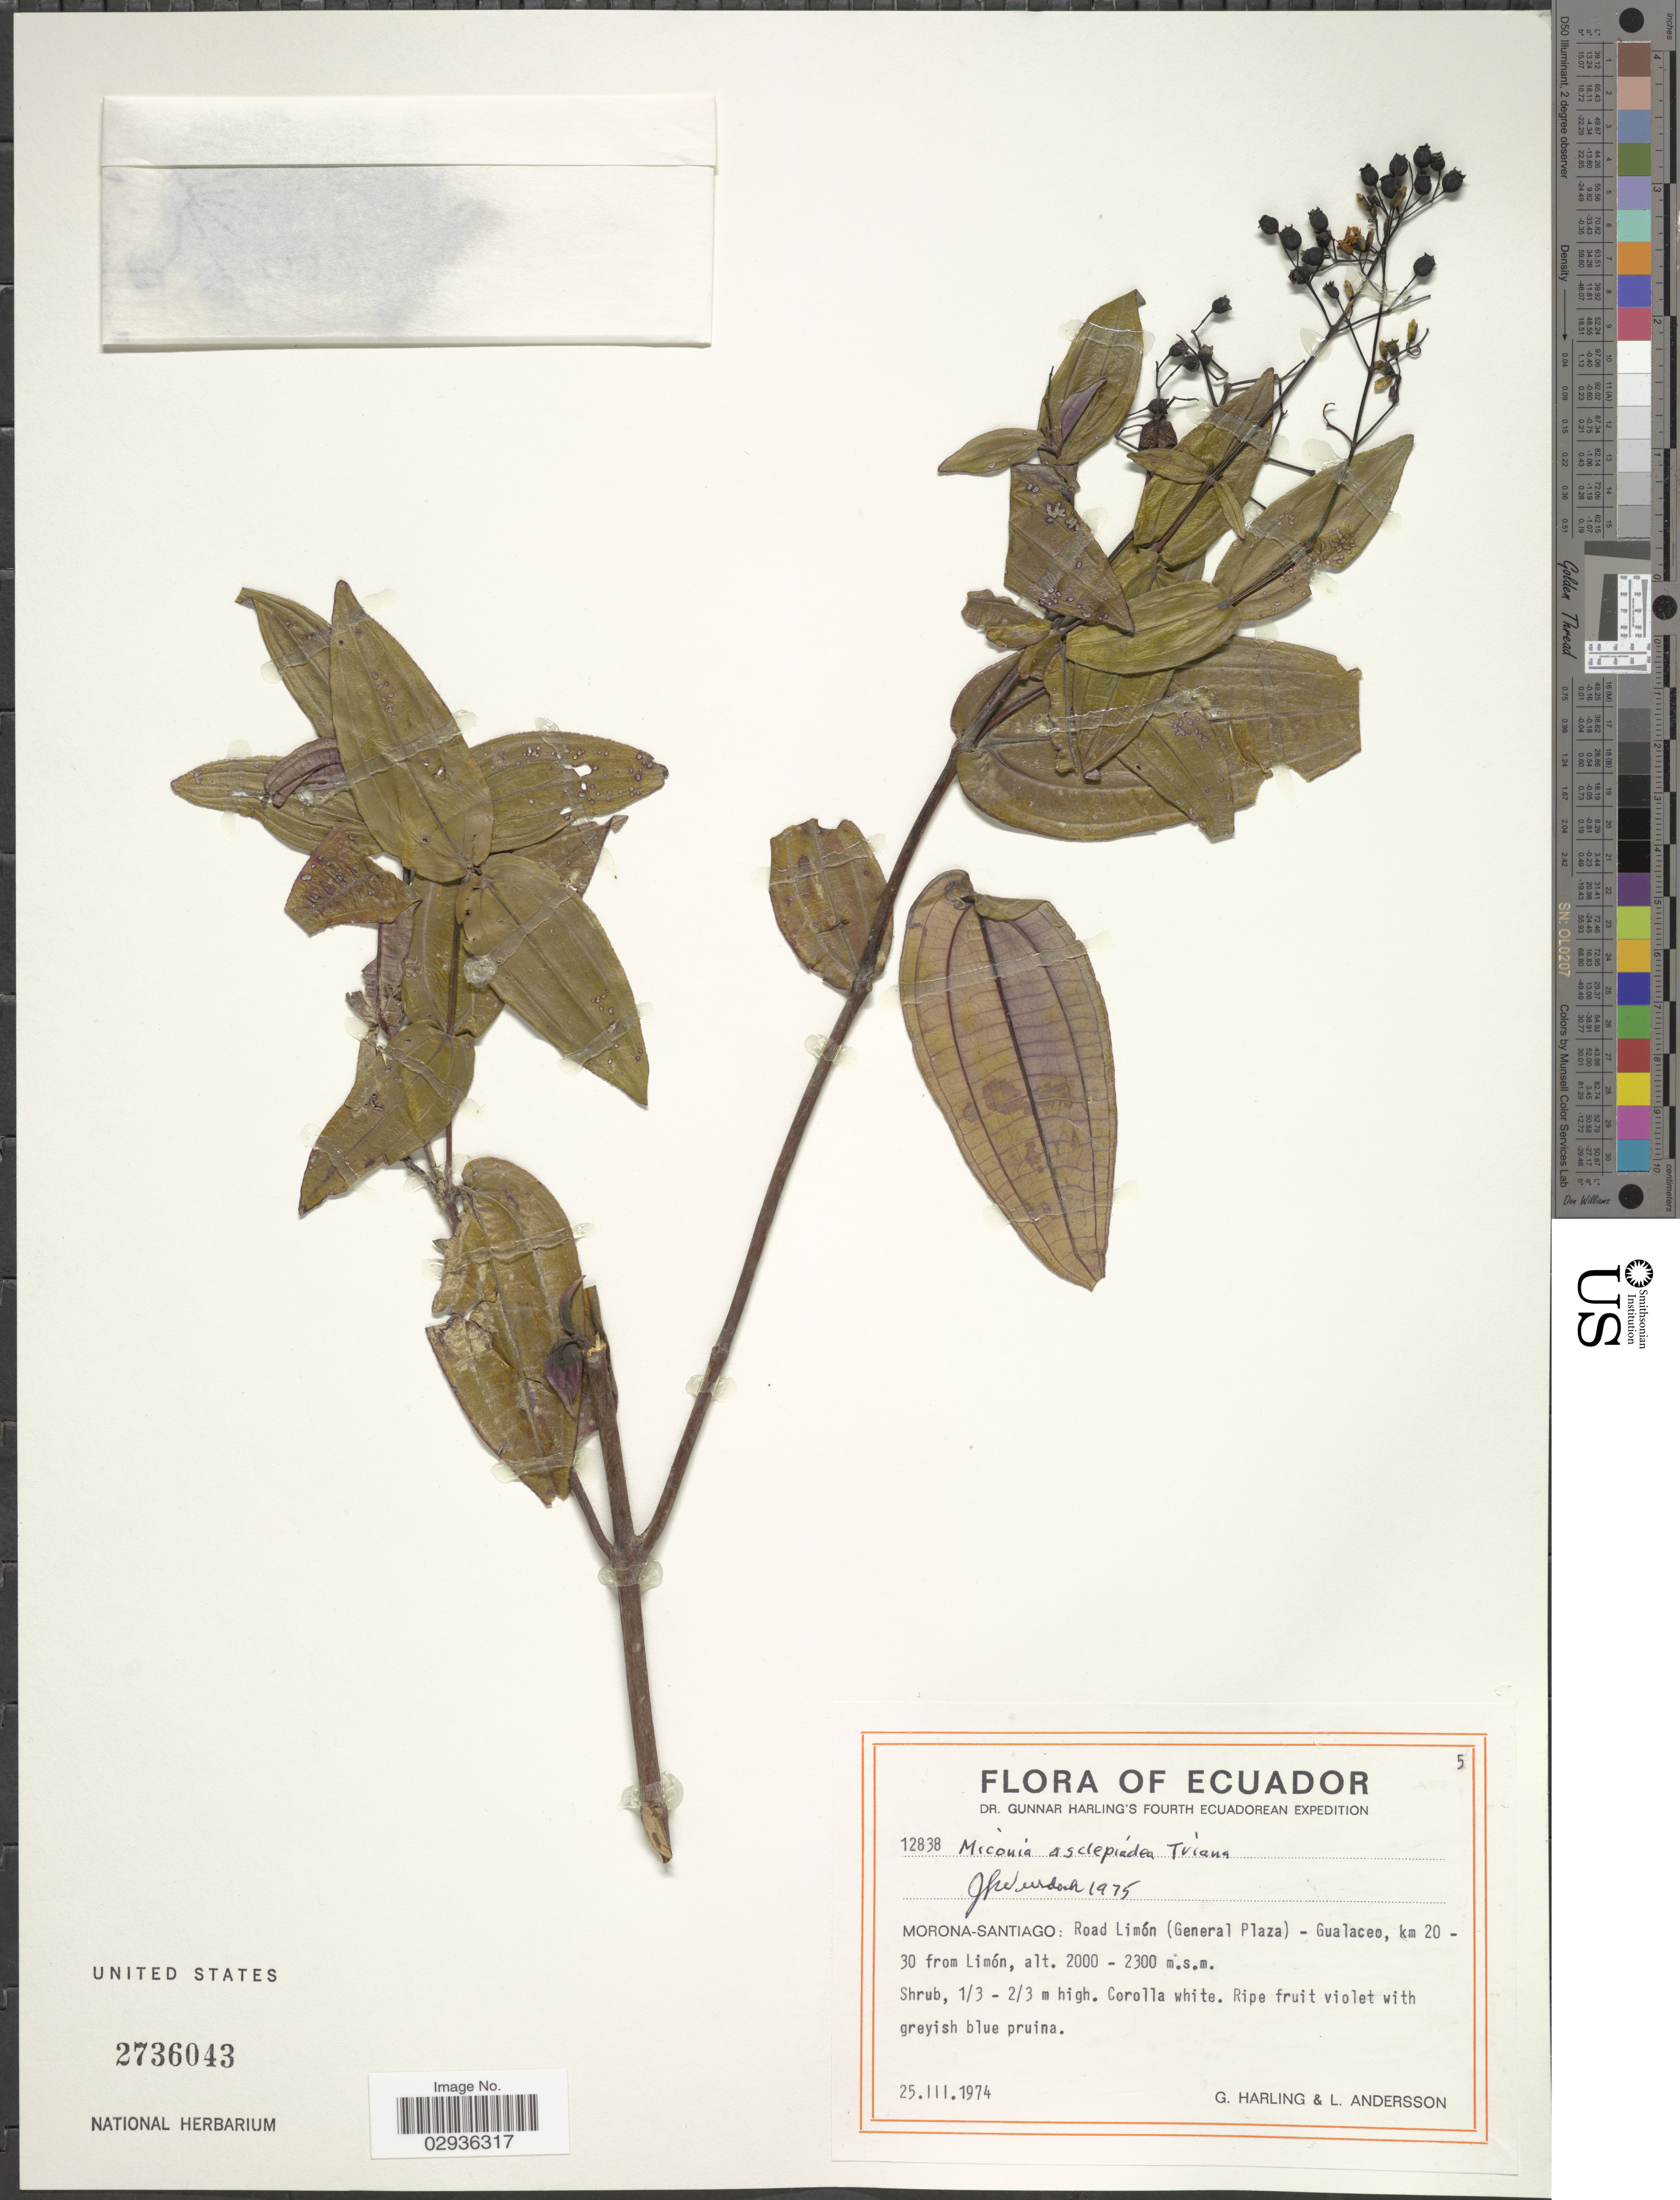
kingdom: Plantae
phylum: Tracheophyta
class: Magnoliopsida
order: Myrtales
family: Melastomataceae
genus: Miconia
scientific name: Miconia asclepiadea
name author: Triana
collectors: G. Harling & L. Andersson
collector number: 12838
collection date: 1974-03-25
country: Ecuador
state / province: Morona-Santiago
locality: Road Límon (General Plaza) - Gualaceo, km 20-30 from Limón.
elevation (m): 2000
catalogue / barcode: US 2736043